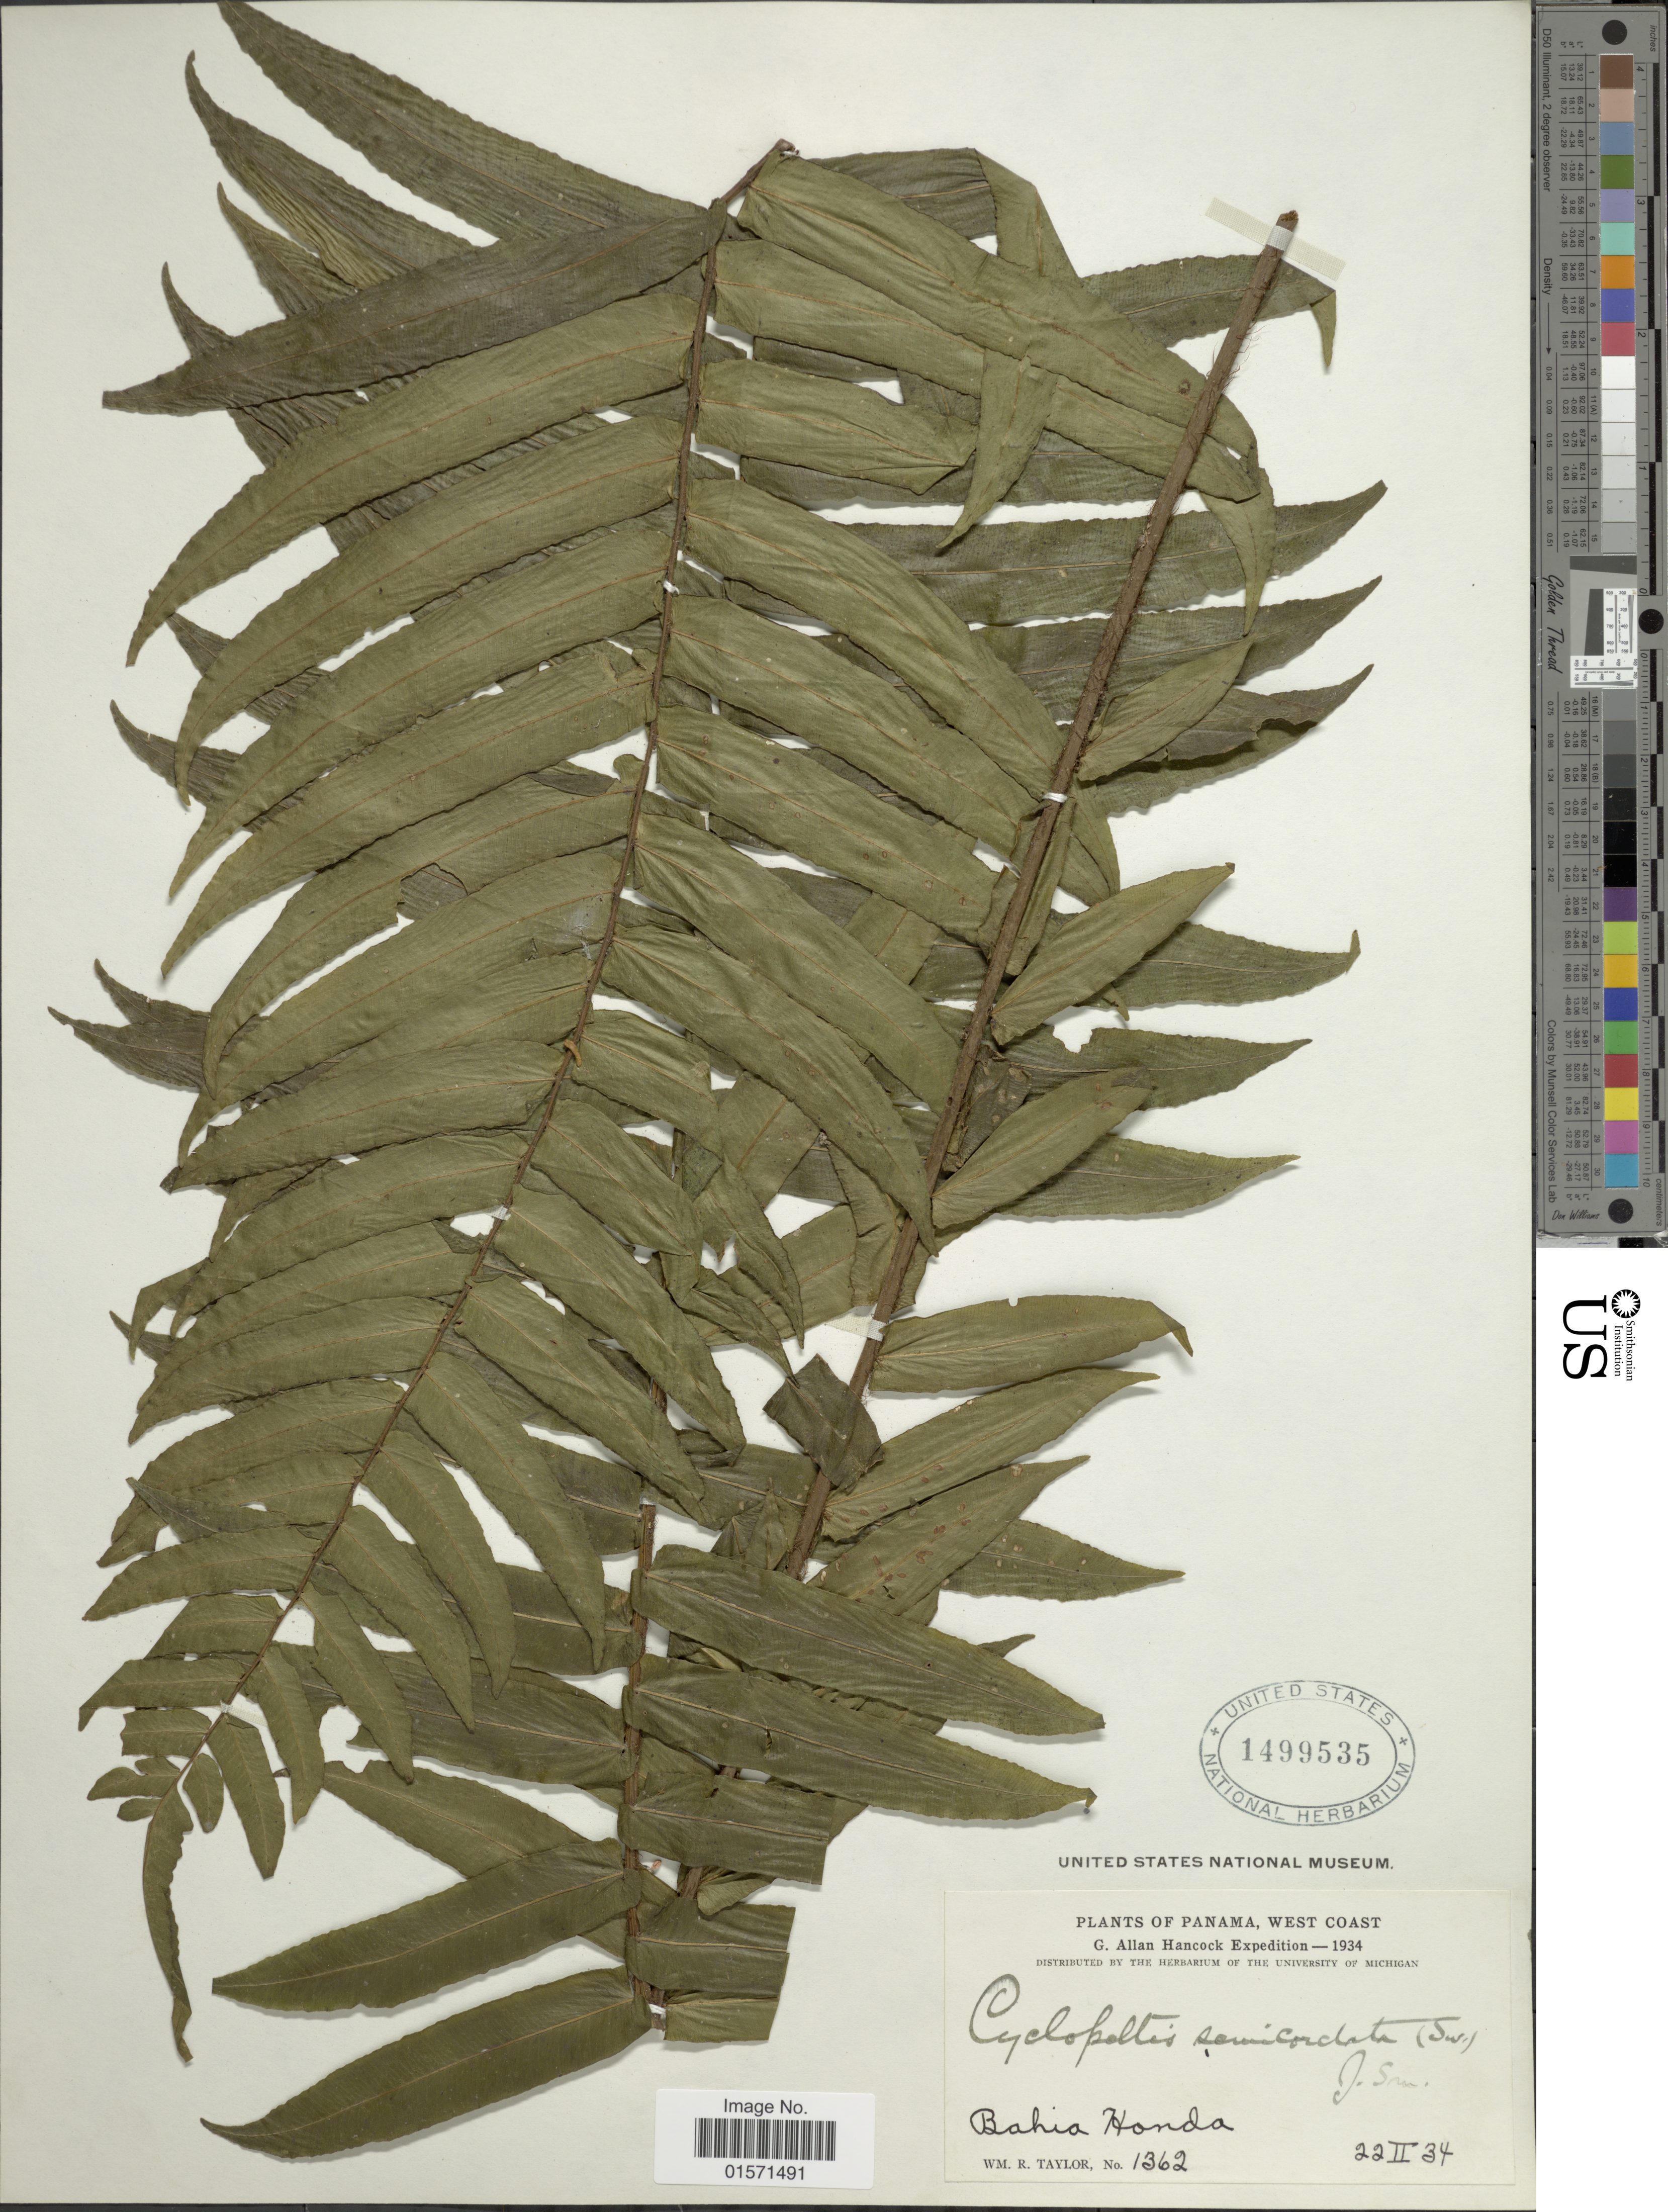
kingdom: Plantae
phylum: Tracheophyta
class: Polypodiopsida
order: Polypodiales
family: Lomariopsidaceae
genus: Cyclopeltis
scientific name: Cyclopeltis semicordata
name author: (Sw.) J. Sm.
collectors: W. R. Taylor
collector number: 1263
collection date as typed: Transcribed d/m/y: 22/2/34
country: Panama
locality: West Coast. Bahia Honda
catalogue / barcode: US 1499535